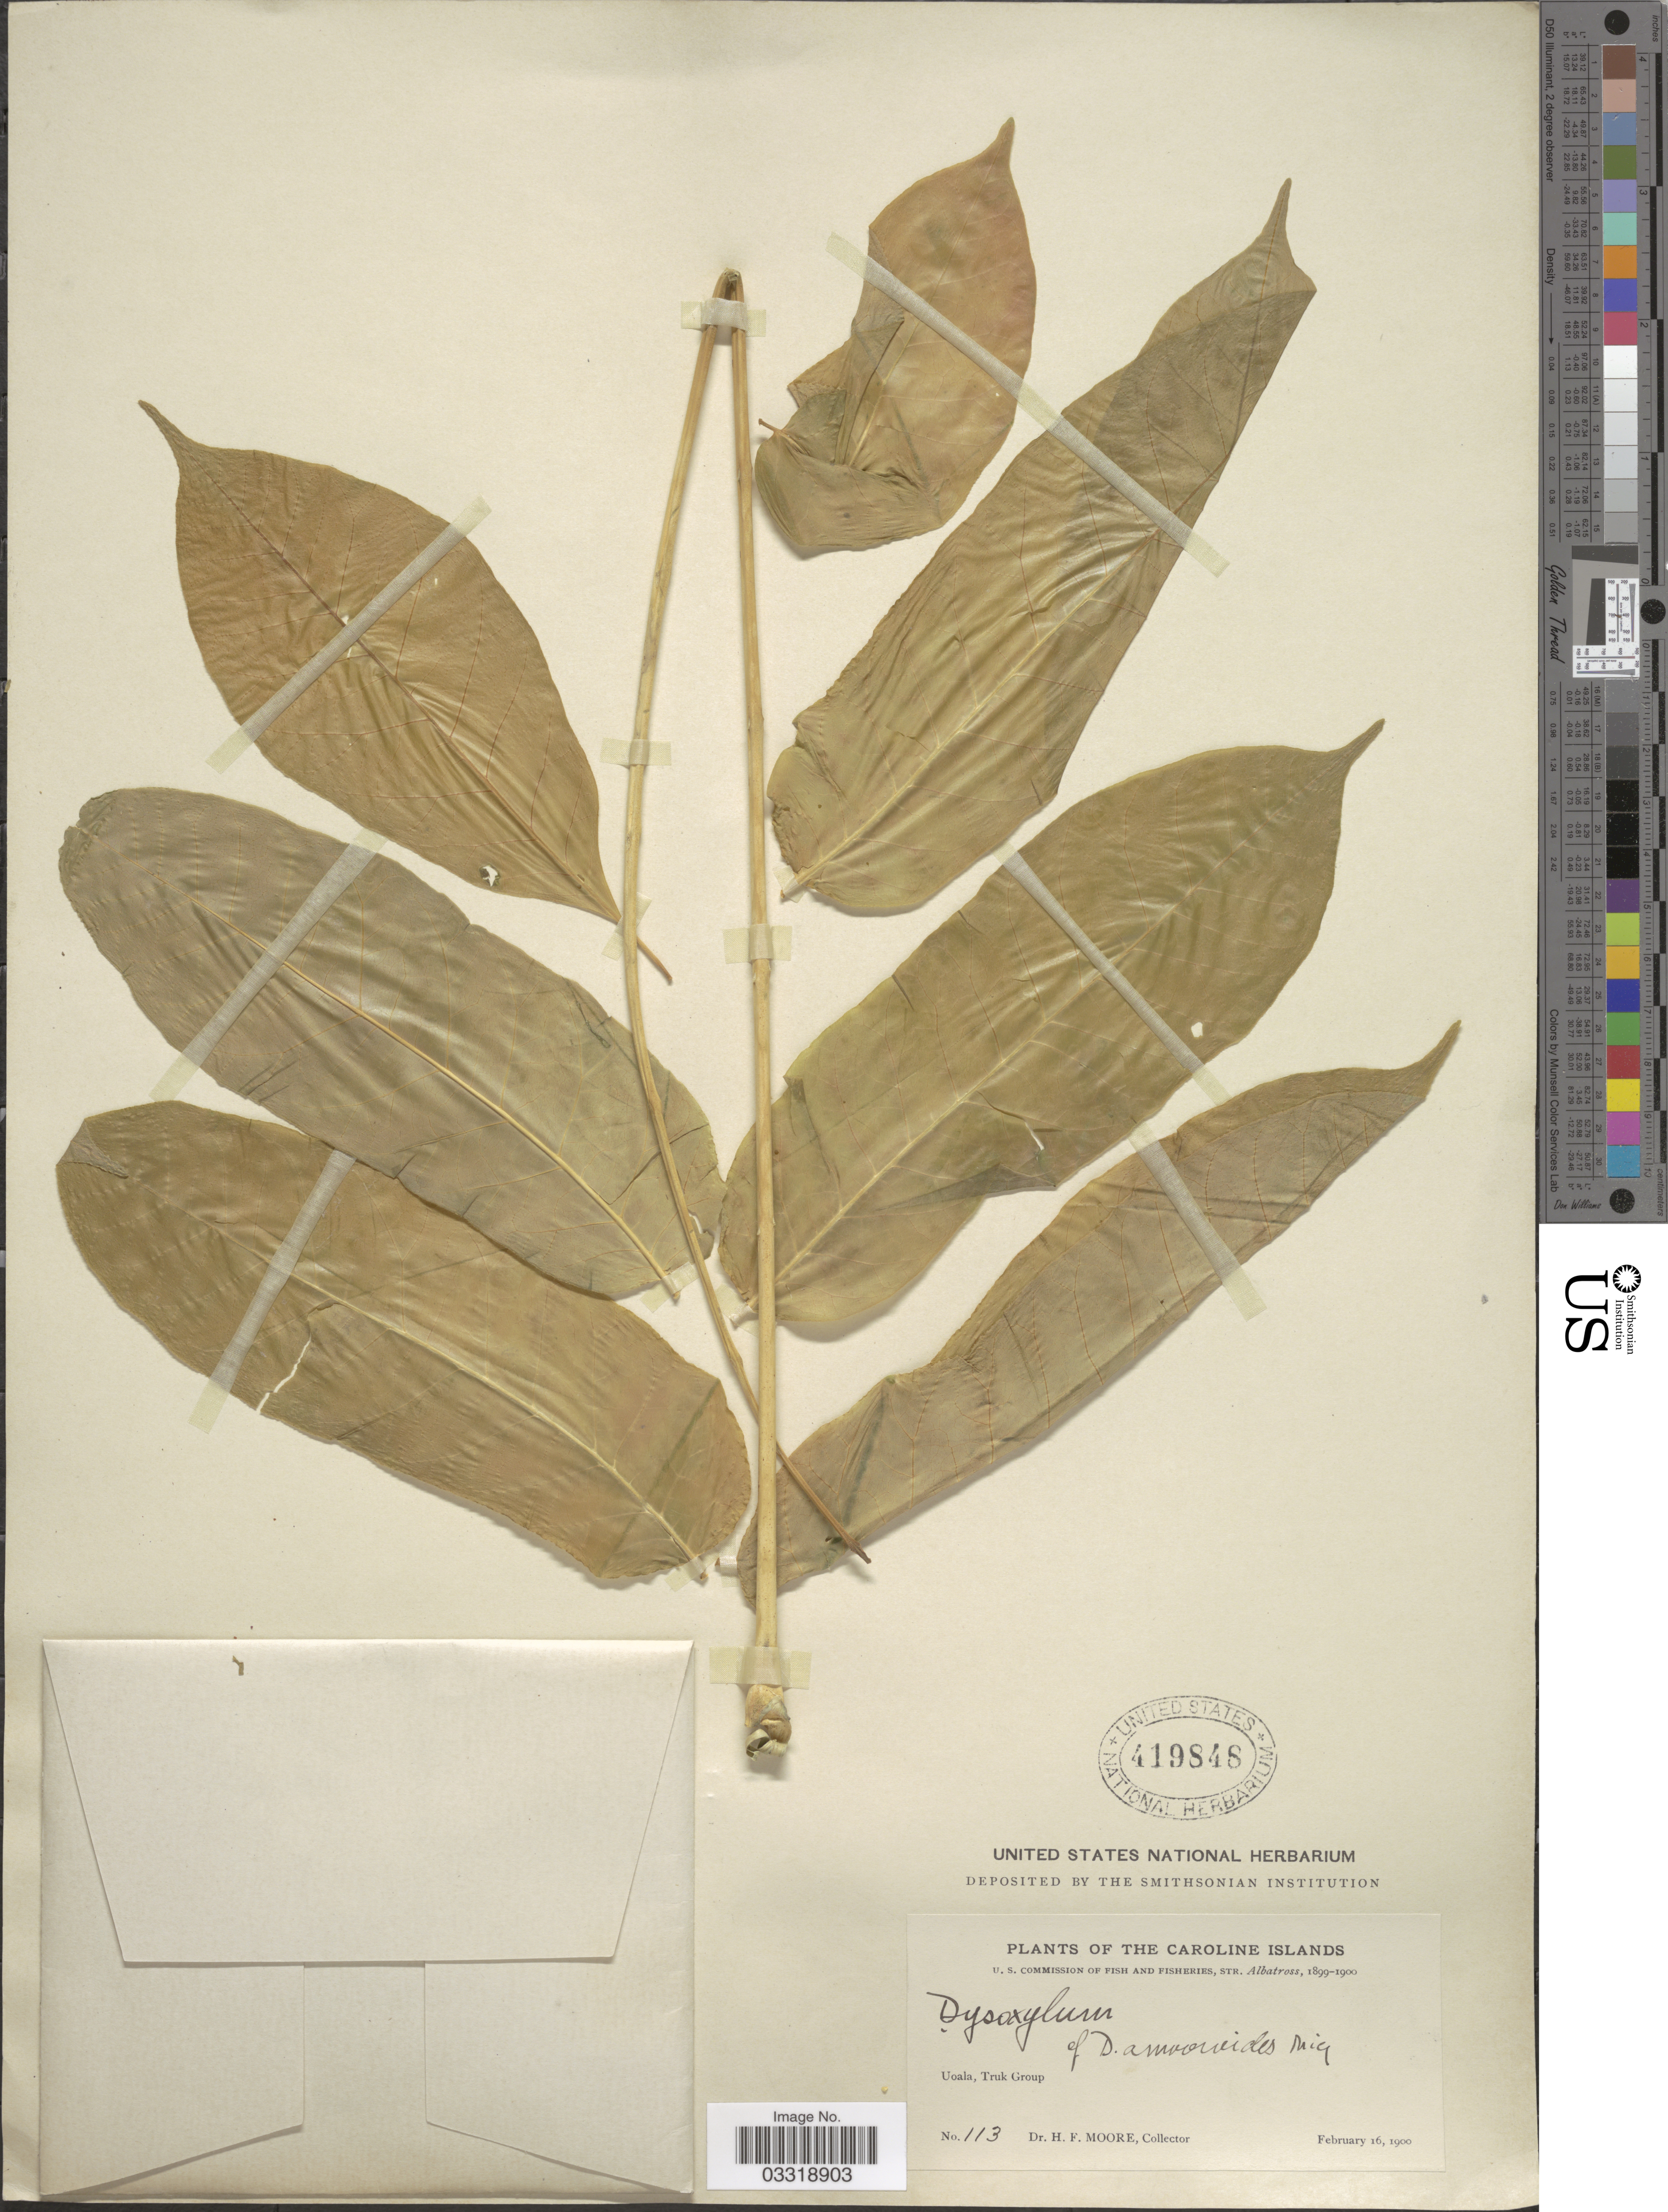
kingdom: Plantae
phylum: Tracheophyta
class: Magnoliopsida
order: Sapindales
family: Meliaceae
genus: Didymocheton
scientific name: Didymocheton gaudichaudianus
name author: A. Juss.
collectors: H. F. Moore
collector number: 113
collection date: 1900-02-16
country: Micronesia, Federated States of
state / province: Truk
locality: The Caroline Islands. Uoala, Truk Group.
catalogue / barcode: US 419848